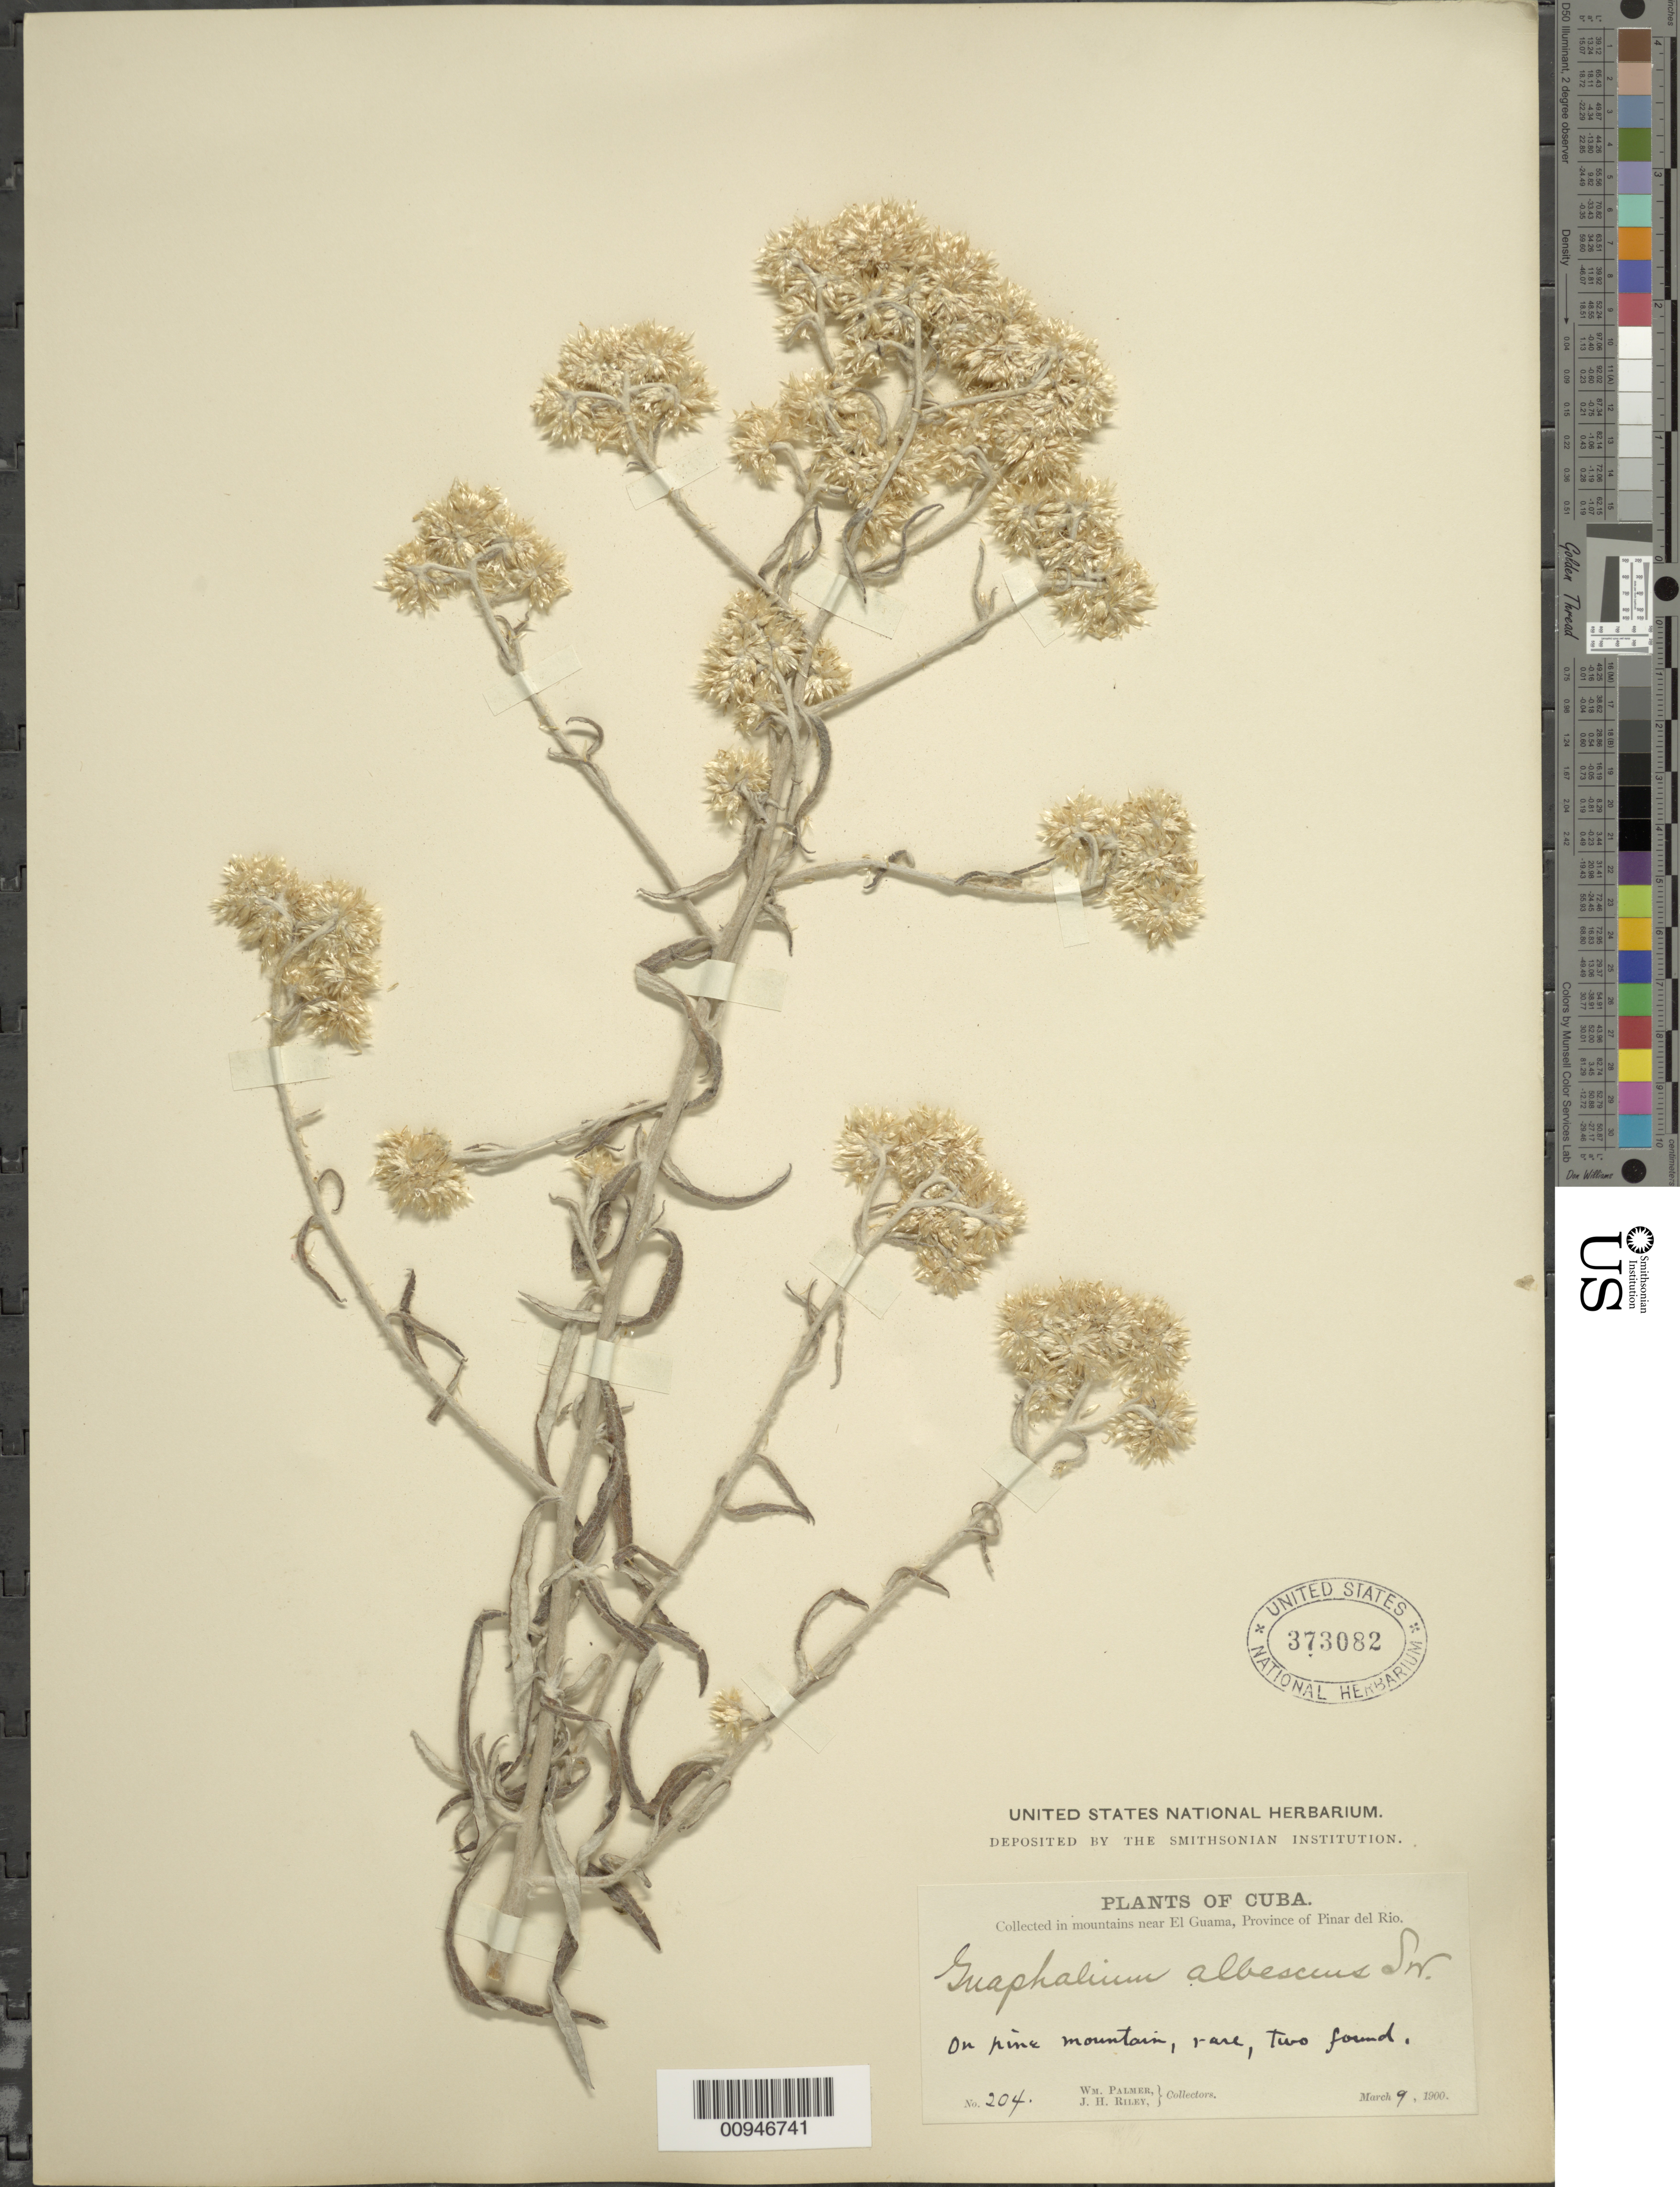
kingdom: Plantae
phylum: Tracheophyta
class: Magnoliopsida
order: Asterales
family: Asteraceae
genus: Pseudognaphalium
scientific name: Pseudognaphalium attenuatum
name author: (DC.) Anderb.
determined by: Nesom, Guy L.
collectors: W. Palmer & J. H. Riley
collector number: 204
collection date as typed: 09 Mar 1900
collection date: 1900-03-09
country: Cuba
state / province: Pinar del Rio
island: Cuba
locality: In mountains near El Guama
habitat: On pine mountain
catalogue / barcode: US 373082